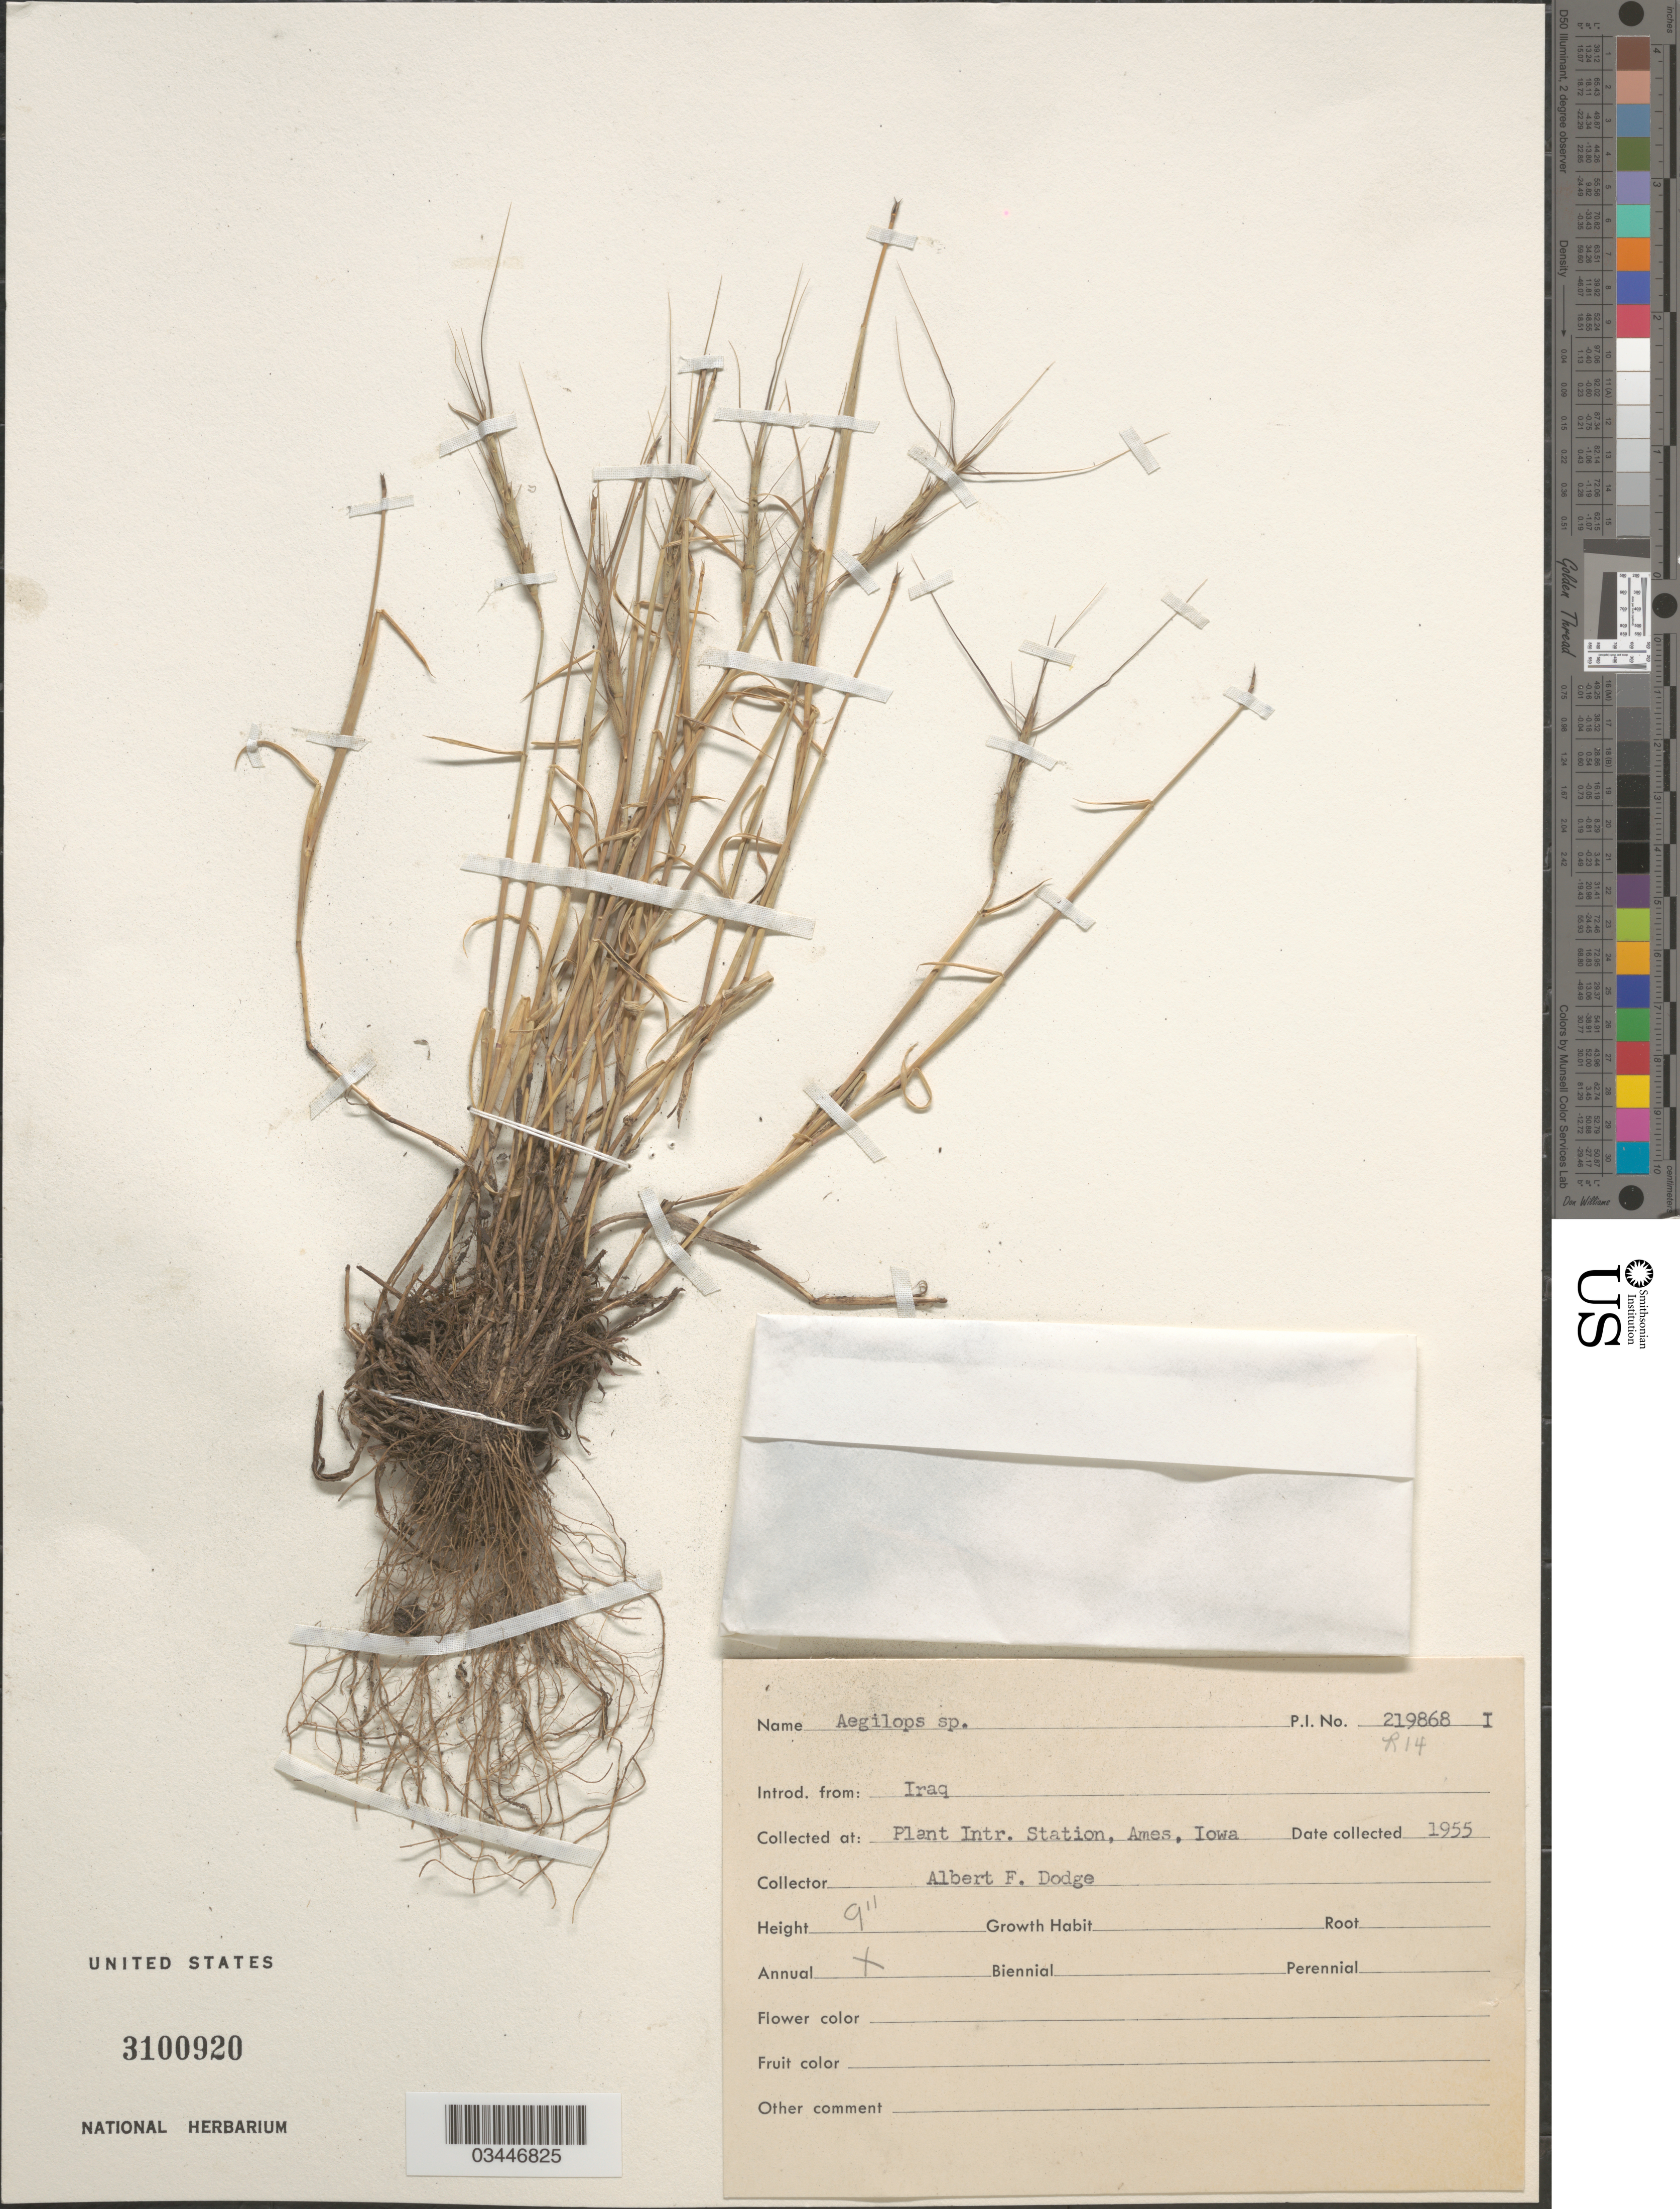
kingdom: Plantae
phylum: Tracheophyta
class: Liliopsida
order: Poales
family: Poaceae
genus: Aegilops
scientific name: Aegilops sp.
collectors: A. Dodge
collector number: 219868 I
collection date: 1955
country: United States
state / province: Iowa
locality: Plant Intr. Station, Ames.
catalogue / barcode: US 3100920